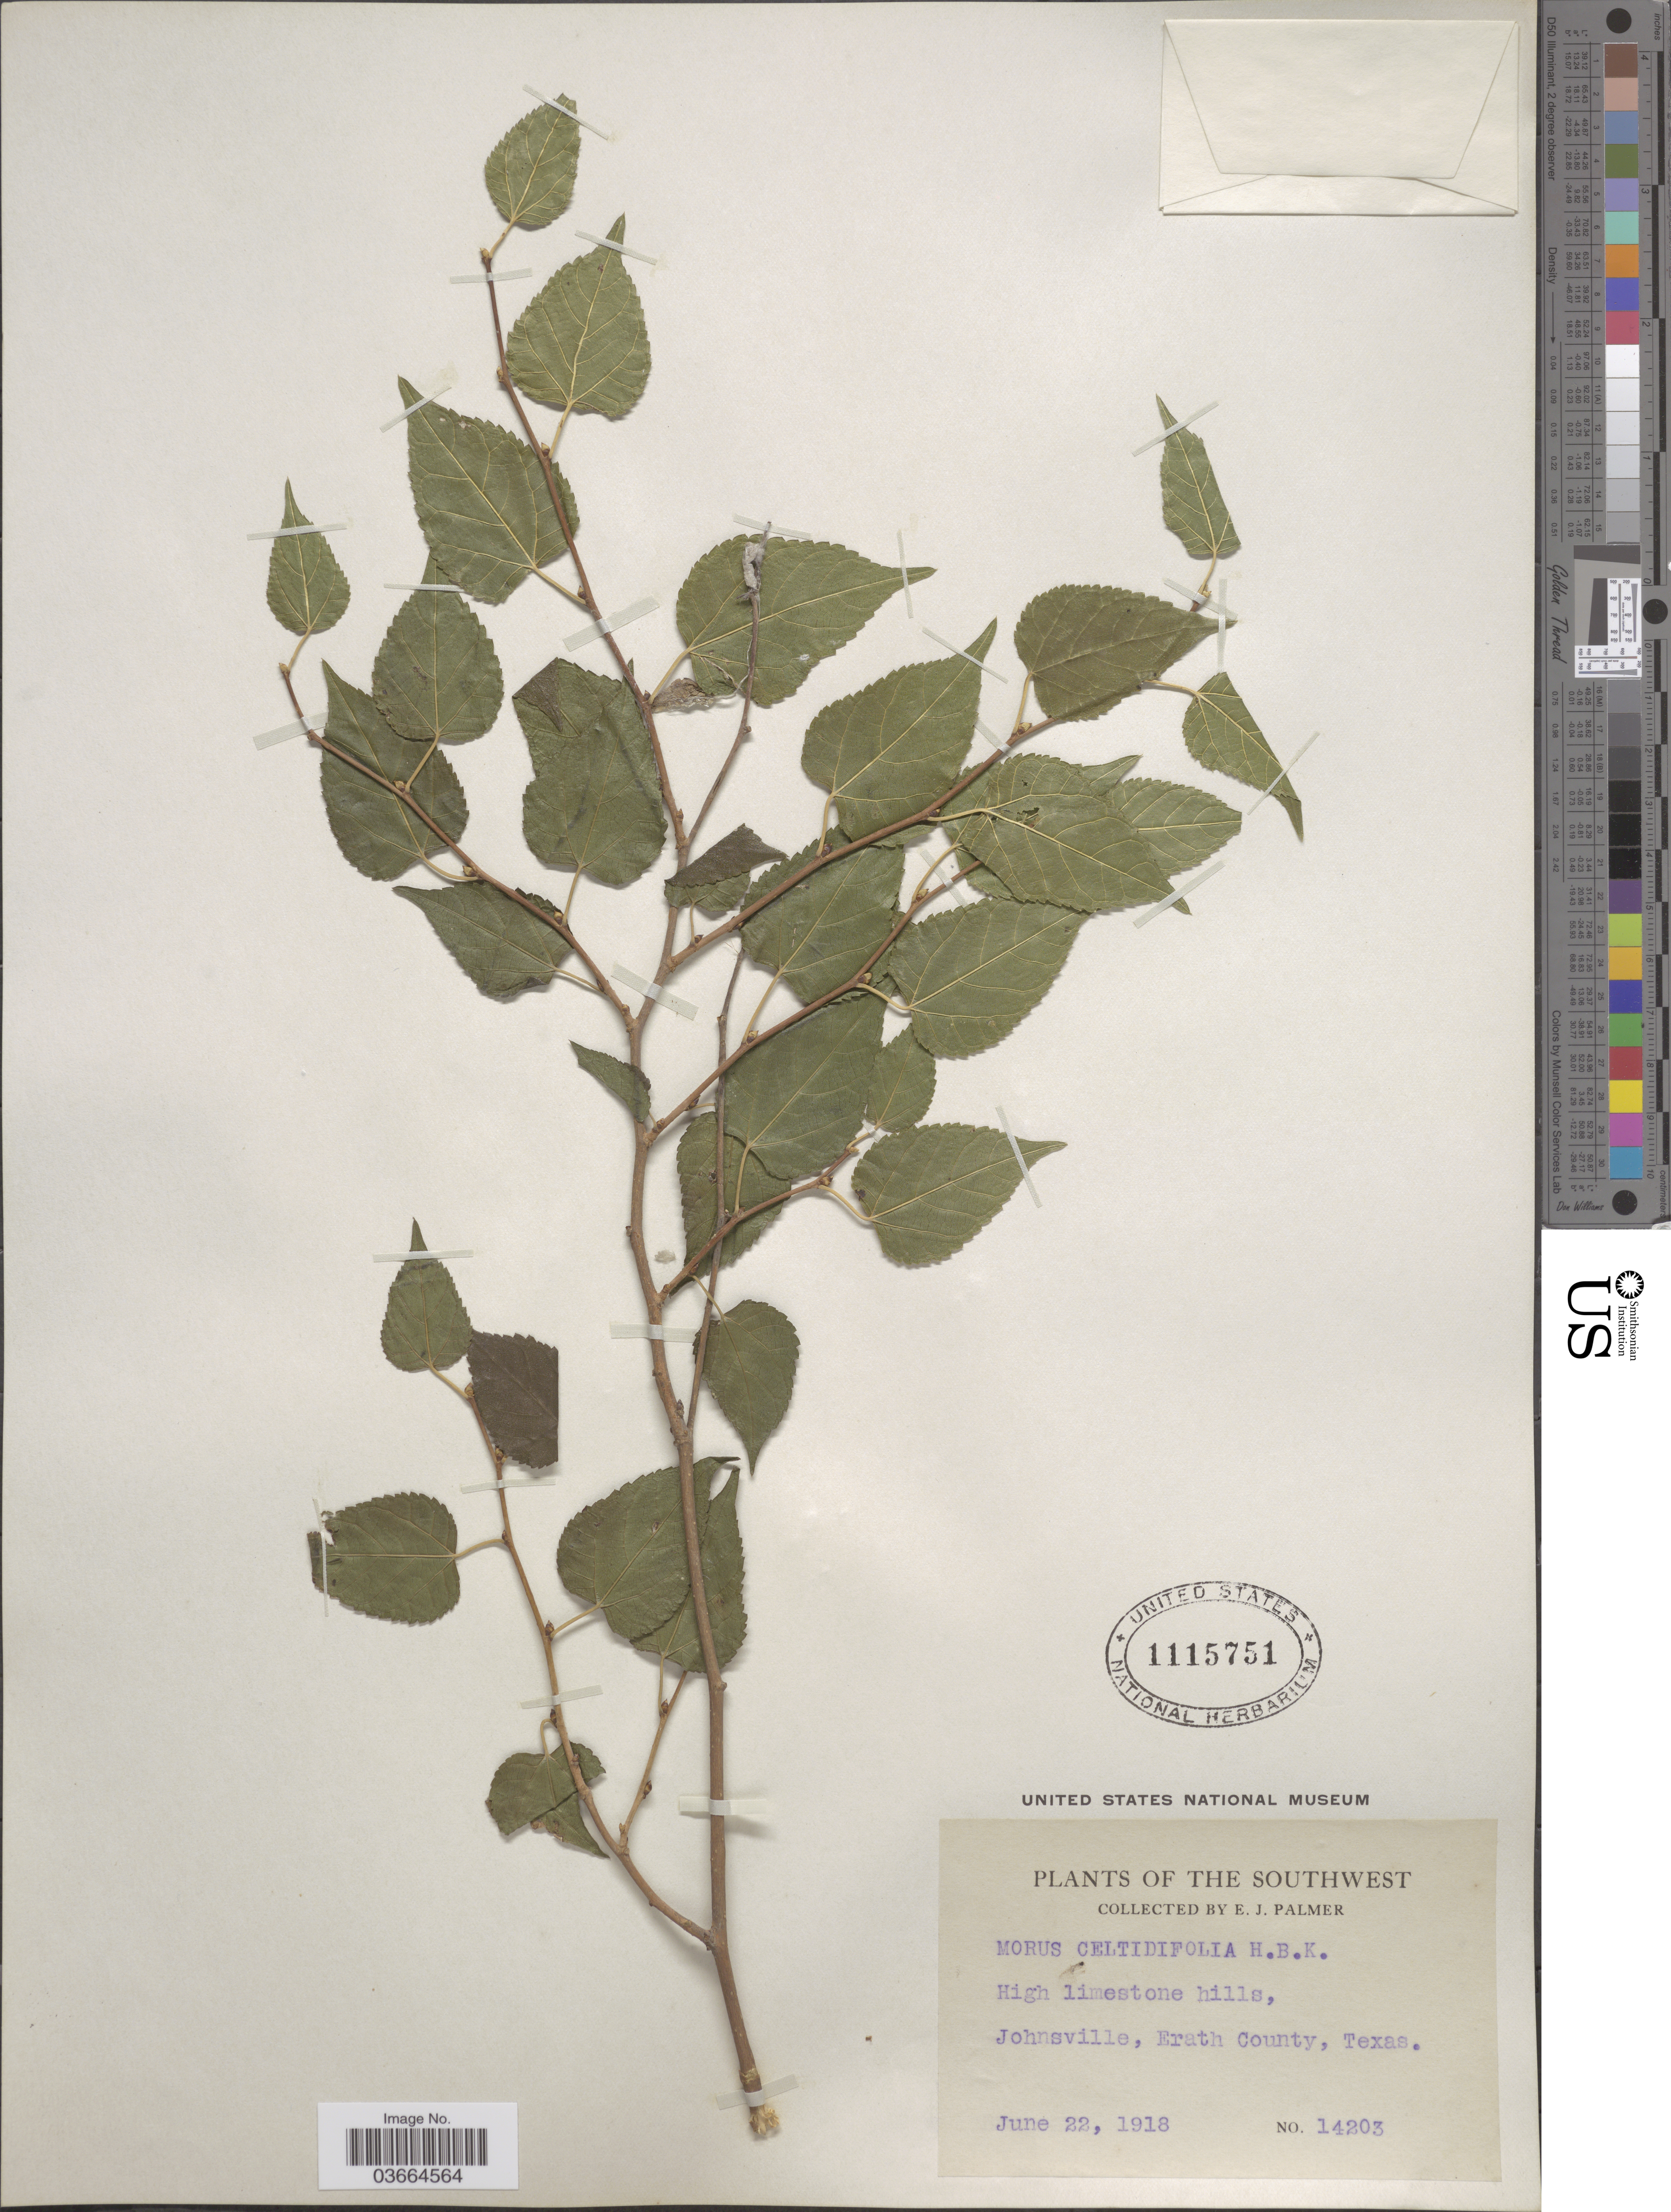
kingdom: Plantae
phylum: Tracheophyta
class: Magnoliopsida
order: Rosales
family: Moraceae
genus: Morus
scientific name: Morus microphylla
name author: Buckley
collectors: E. J. Palmer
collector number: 14203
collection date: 1918-06-22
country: United States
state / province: Texas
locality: The Southwest. Johnsville, Erath County.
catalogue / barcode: US 1115751